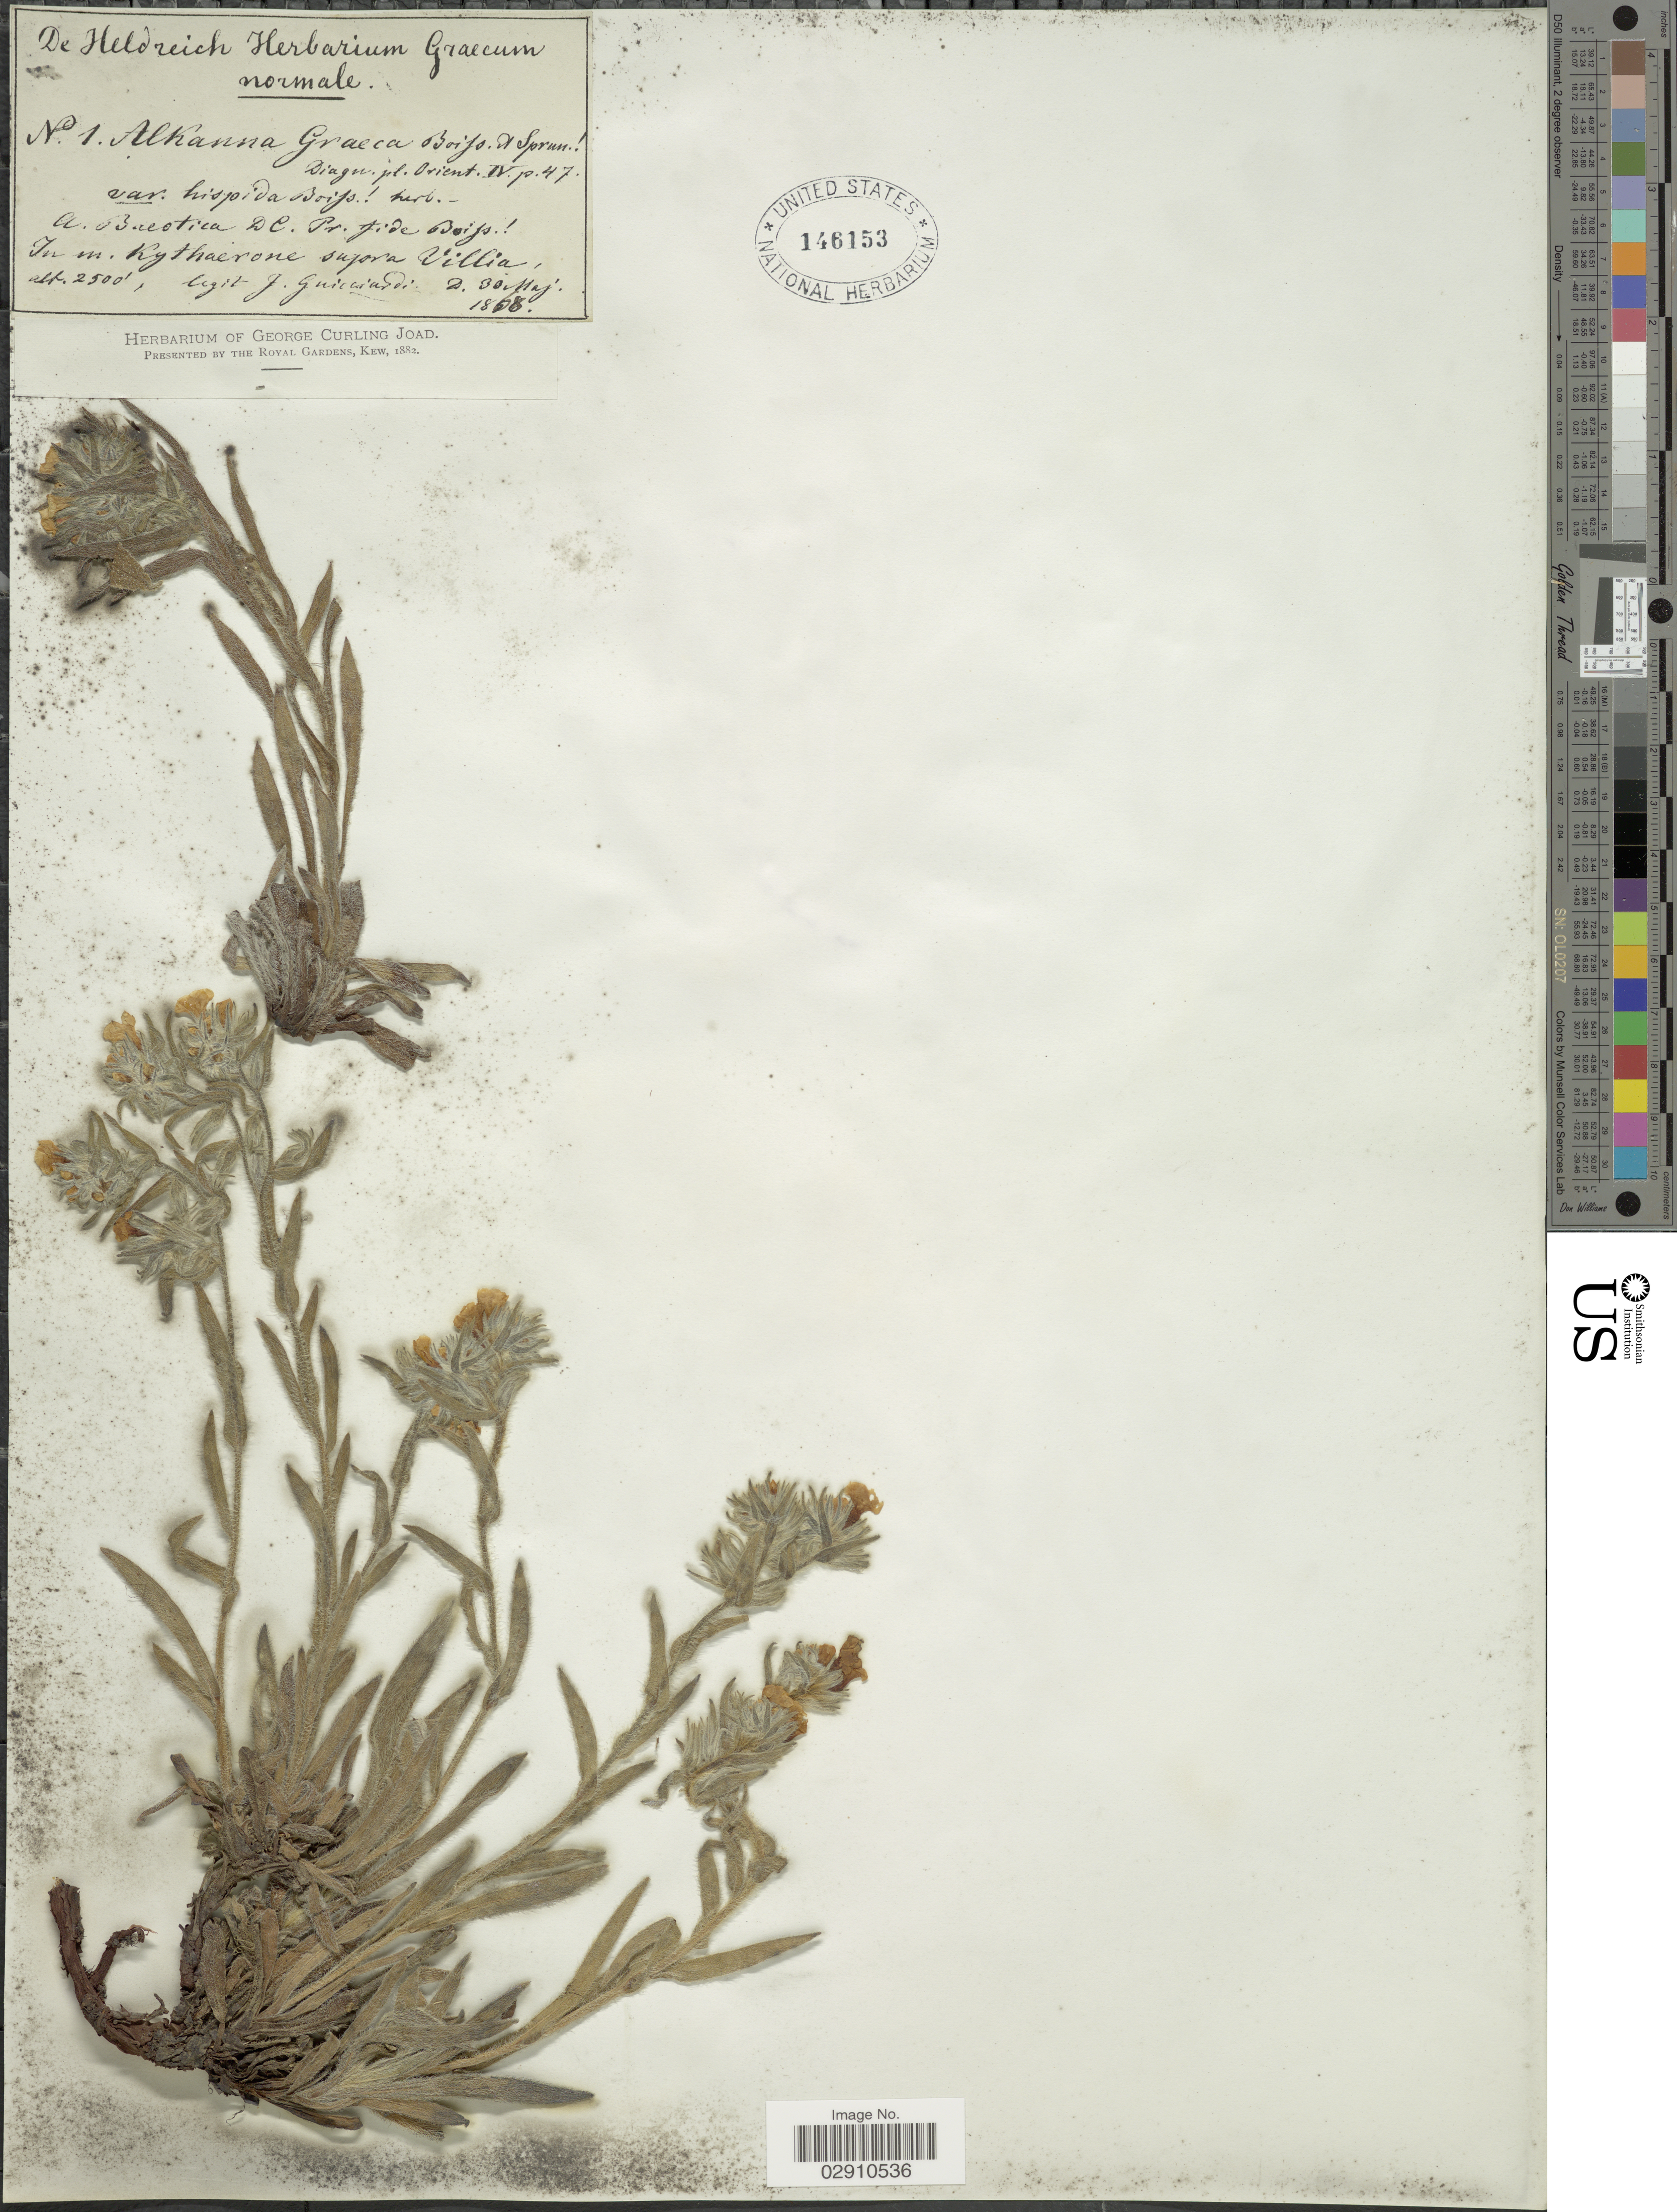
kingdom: Plantae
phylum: Tracheophyta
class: Magnoliopsida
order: Boraginales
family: Boraginaceae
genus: Alkanna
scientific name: Alkanna graeca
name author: Boiss. & Spruner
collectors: F. Guicciardi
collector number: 1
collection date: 1868-05-30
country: Greece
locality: In m. Kythaerone supra Villia.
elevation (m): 762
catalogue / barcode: US 146153